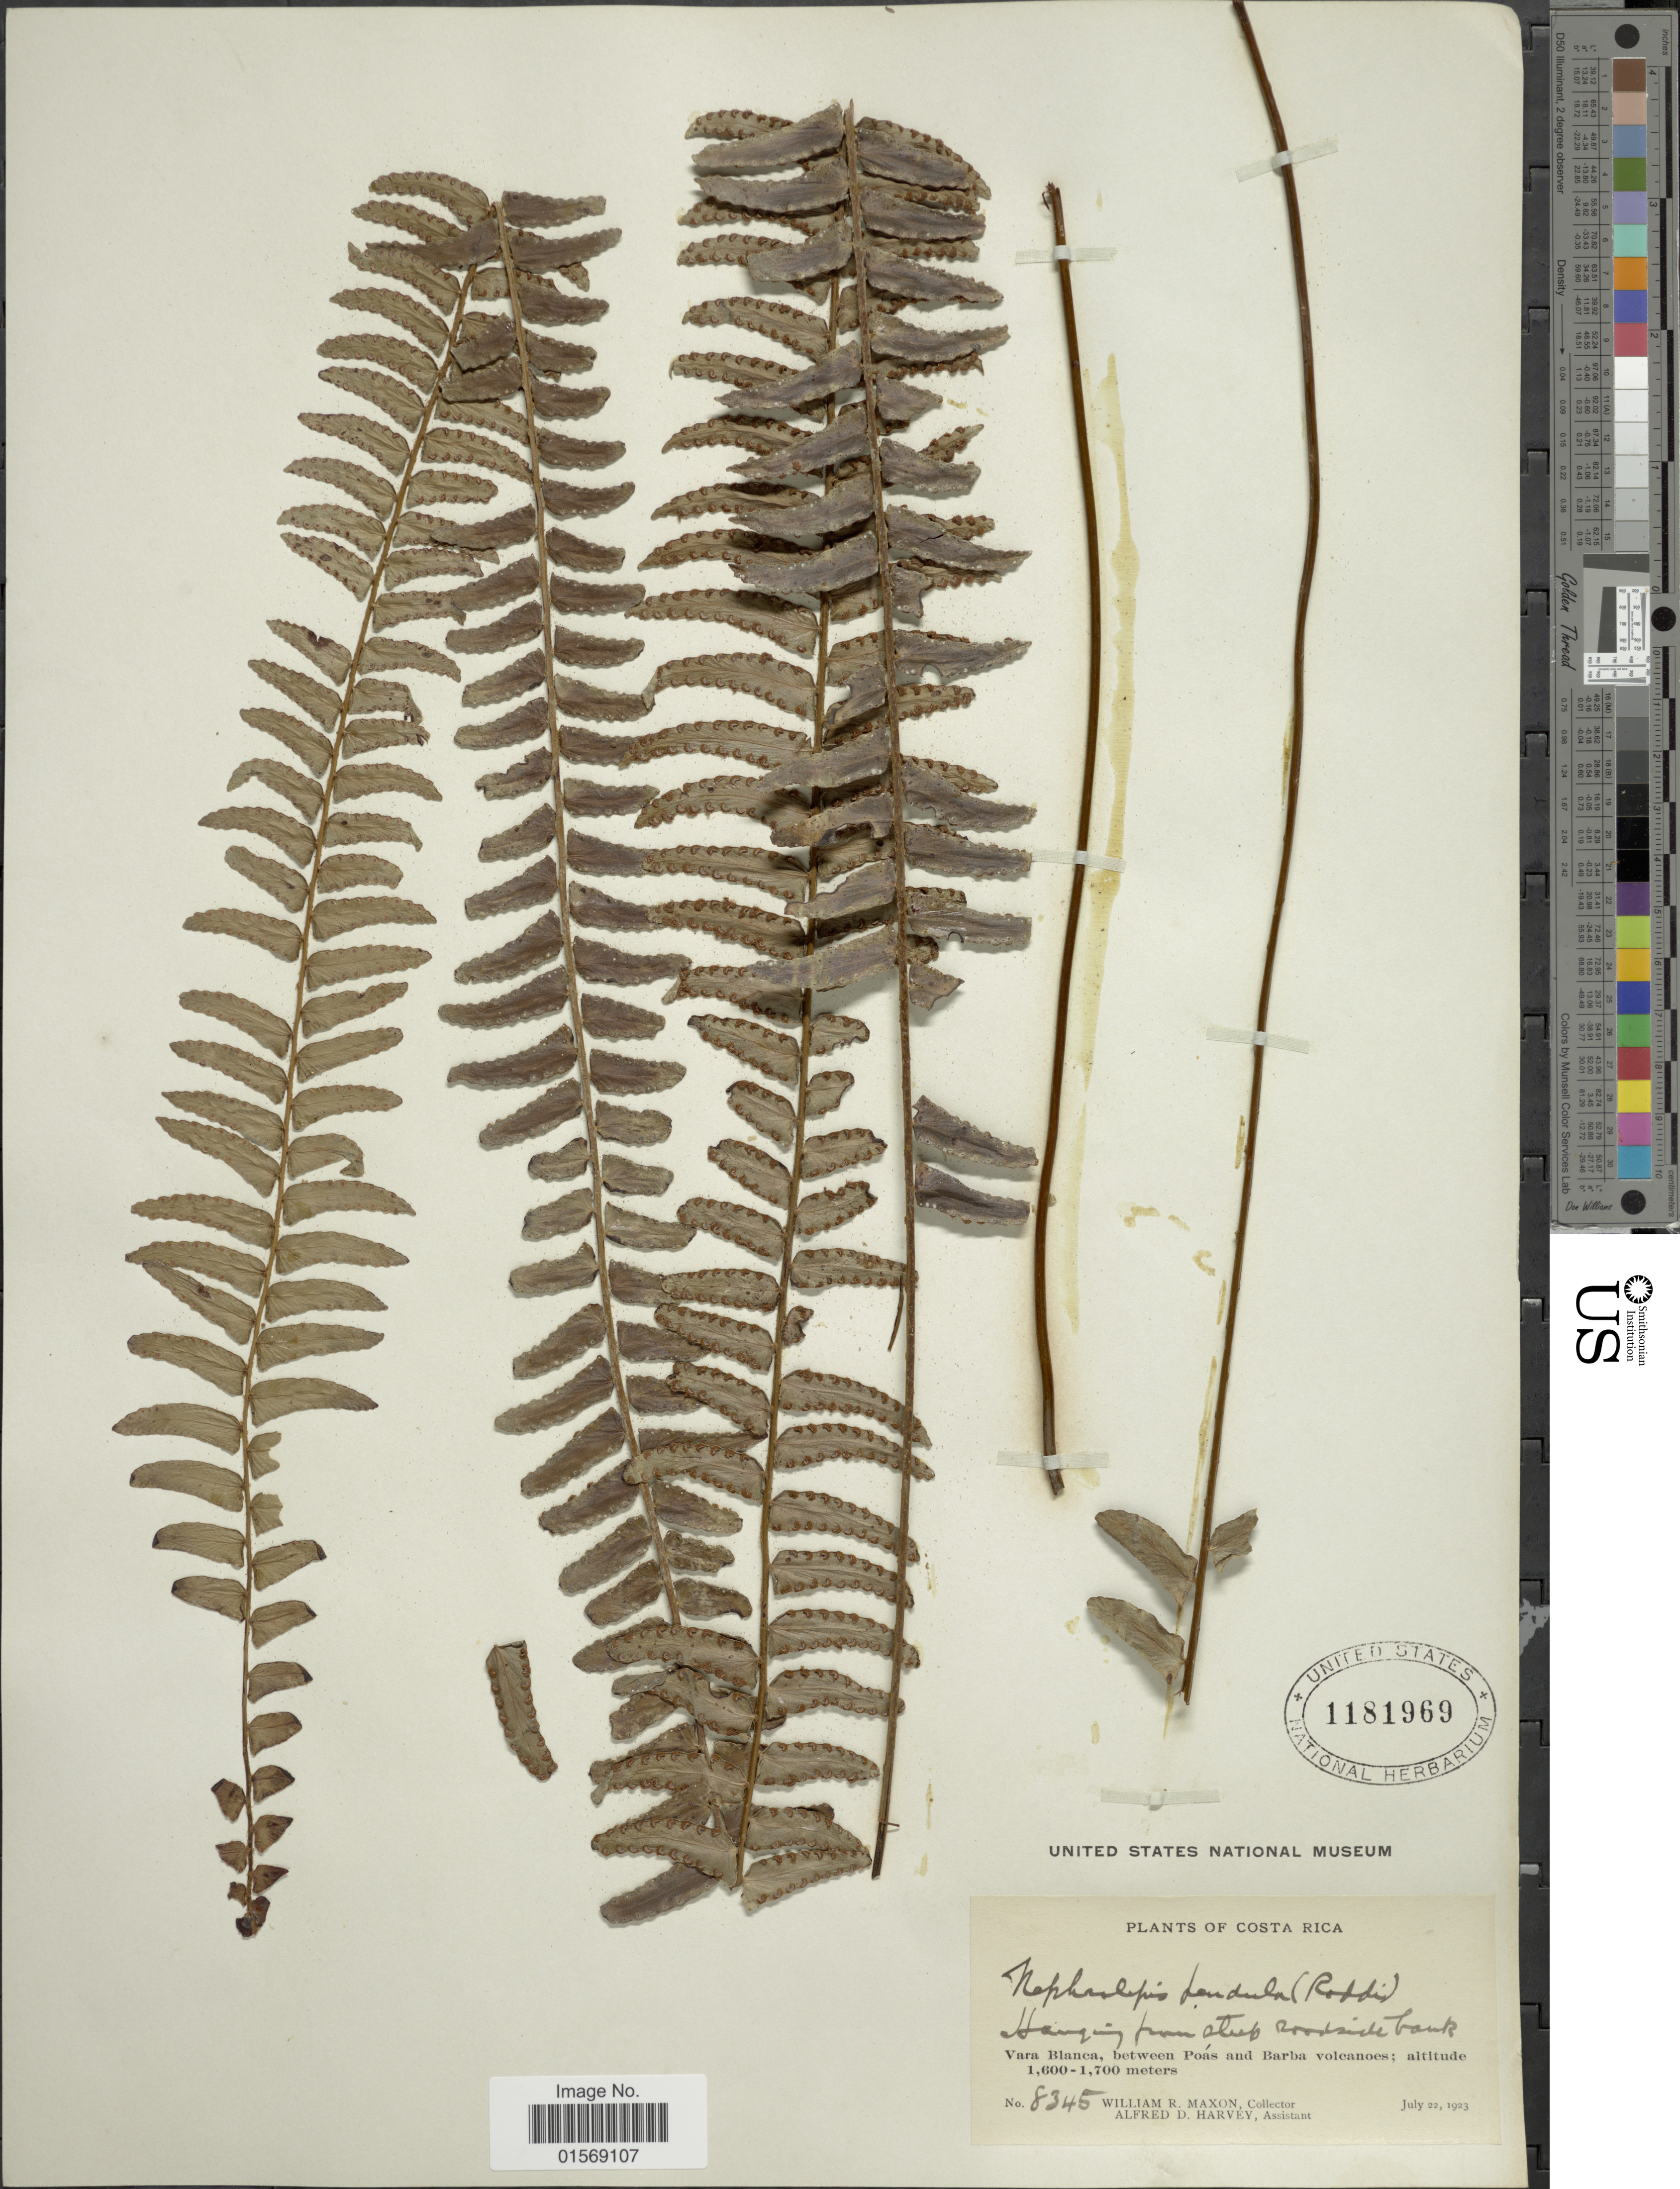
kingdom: Plantae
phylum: Tracheophyta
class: Polypodiopsida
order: Polypodiales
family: Nephrolepidaceae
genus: Nephrolepis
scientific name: Nephrolepis pendula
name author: (Raddi) J. Sm.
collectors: W. R. Maxon & A. D. Harvey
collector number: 8345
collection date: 1923-07-22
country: Costa Rica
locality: Vara Blanca, between Poas and Barba volcanoes.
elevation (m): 1600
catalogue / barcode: US 1181969